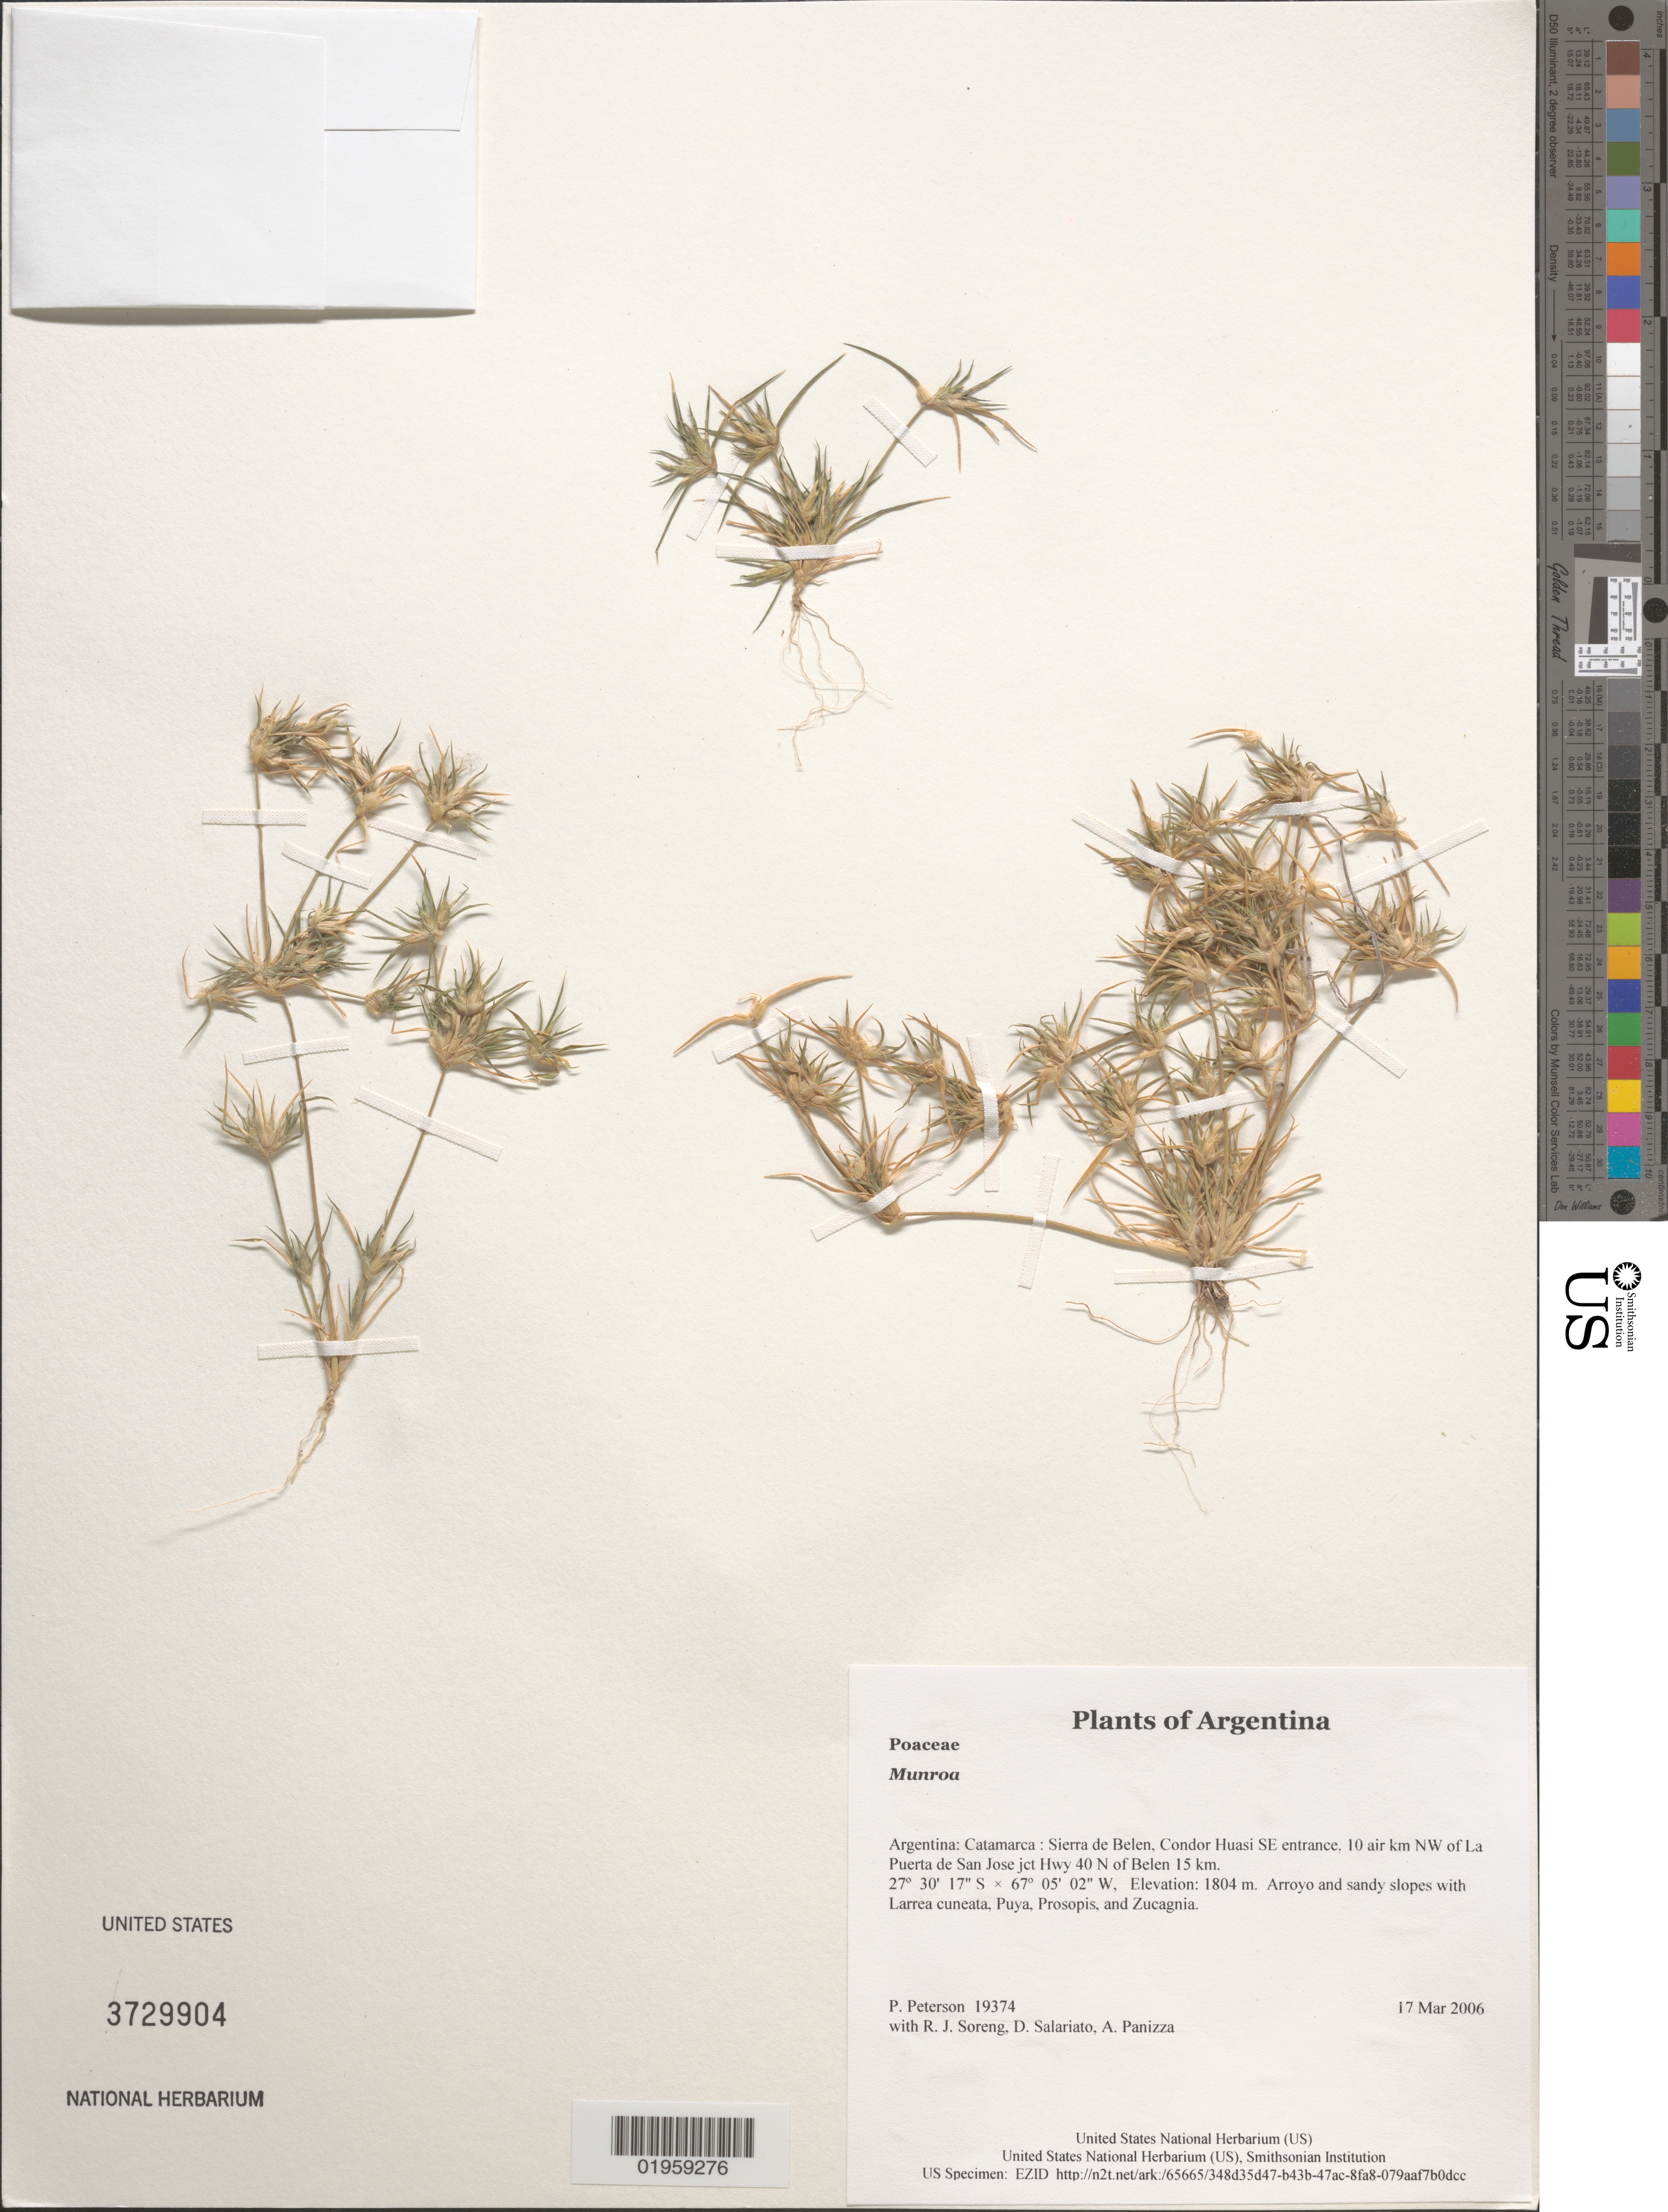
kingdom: Plantae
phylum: Tracheophyta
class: Liliopsida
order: Poales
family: Poaceae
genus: Munroa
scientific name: Munroa sp.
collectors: P. M. Peterson, R. J. Soreng, D. Salariato & A. Panizza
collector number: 19374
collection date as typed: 17 Mar 2006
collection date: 2006-03-17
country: Argentina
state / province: Catamarca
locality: Sierra de Belen, Condor Huasi SE entrance, 10 air km NW of La Puerta de San Jose jct Hwy 40 N of Belen 15 km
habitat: Arroyo and sandy slopes with Larrea cuneata, Puya, Prosopis, and Zucagnia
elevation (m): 1804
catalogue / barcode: US 3729904